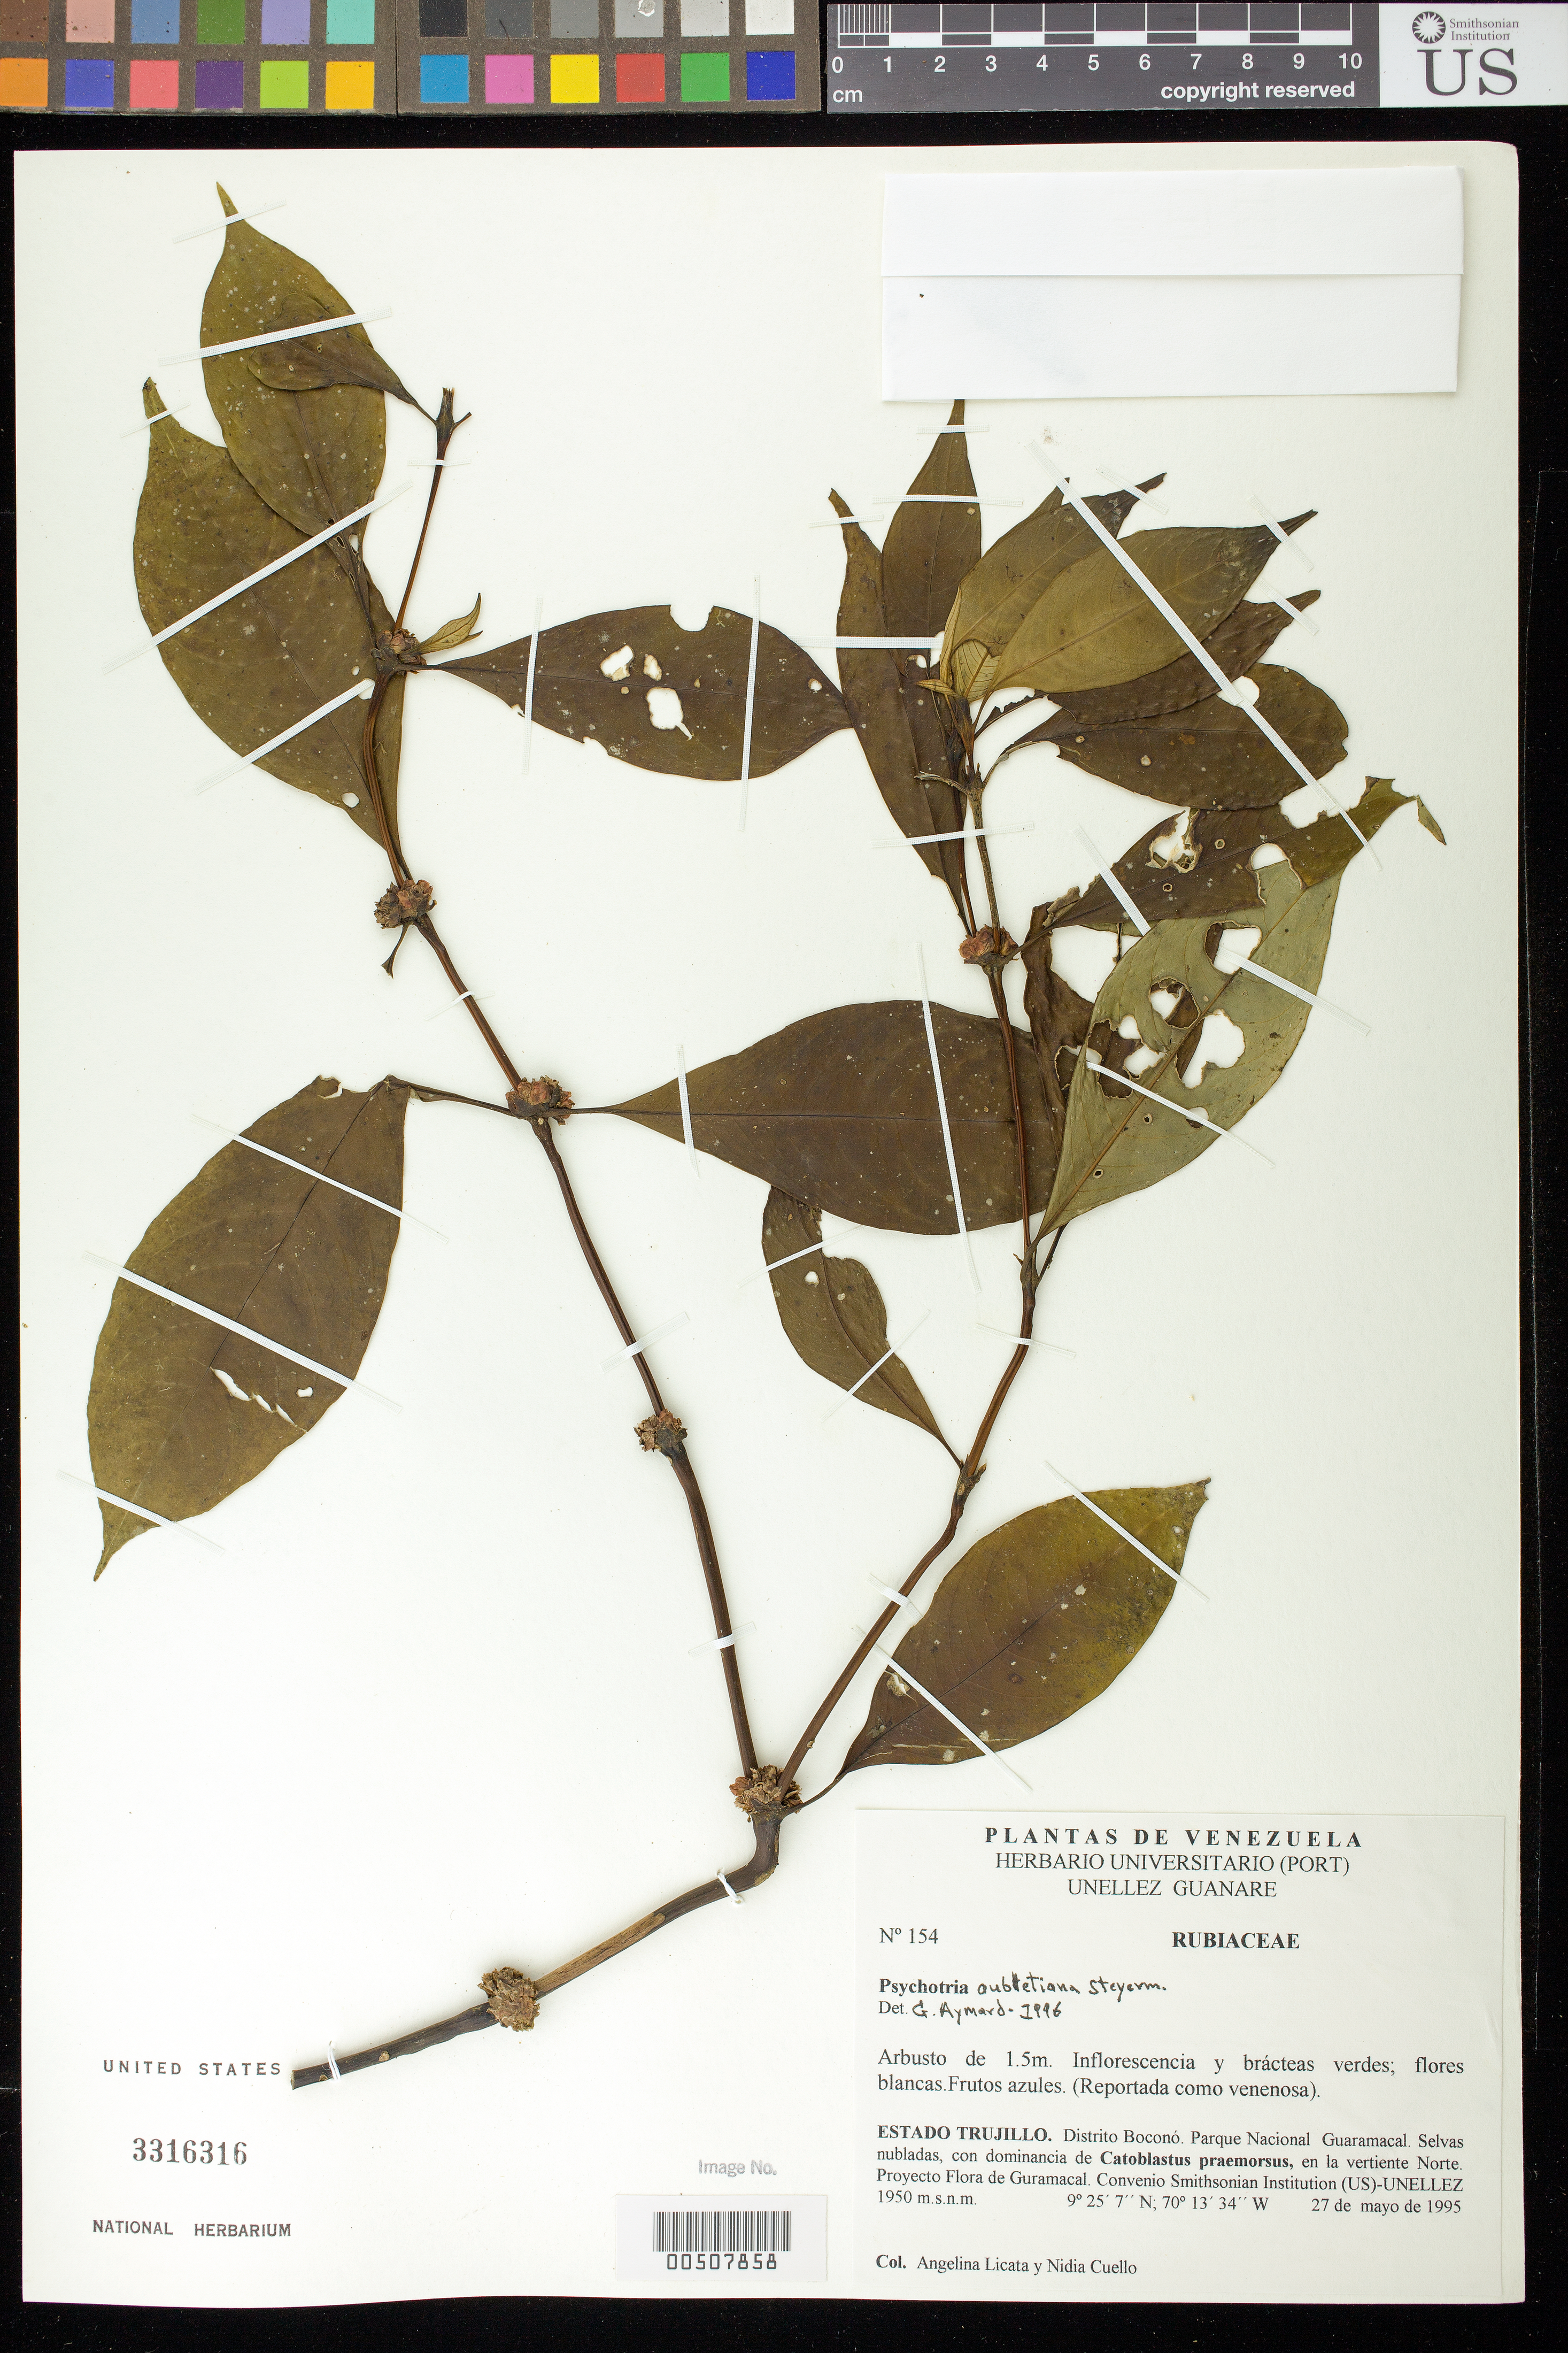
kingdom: Plantae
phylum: Tracheophyta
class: Magnoliopsida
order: Gentianales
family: Rubiaceae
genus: Psychotria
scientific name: Psychotria aubletiana var. andina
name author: Steyerm.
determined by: Aymard C., G. A., (PORT), Univ. Nac. Exp. de los Llanos Ezequiel Zamora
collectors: A. Licata & N. L. Cuello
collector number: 154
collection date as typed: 27 May 1995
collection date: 1995-05-27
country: Venezuela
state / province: Trujillo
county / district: Boconó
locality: Parque Nacional Guaramacal, vertiente N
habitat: Selvas nubladas, con dominancia de Cataoblastus praemorsus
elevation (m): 1950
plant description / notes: PORT, US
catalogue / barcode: US 3316316